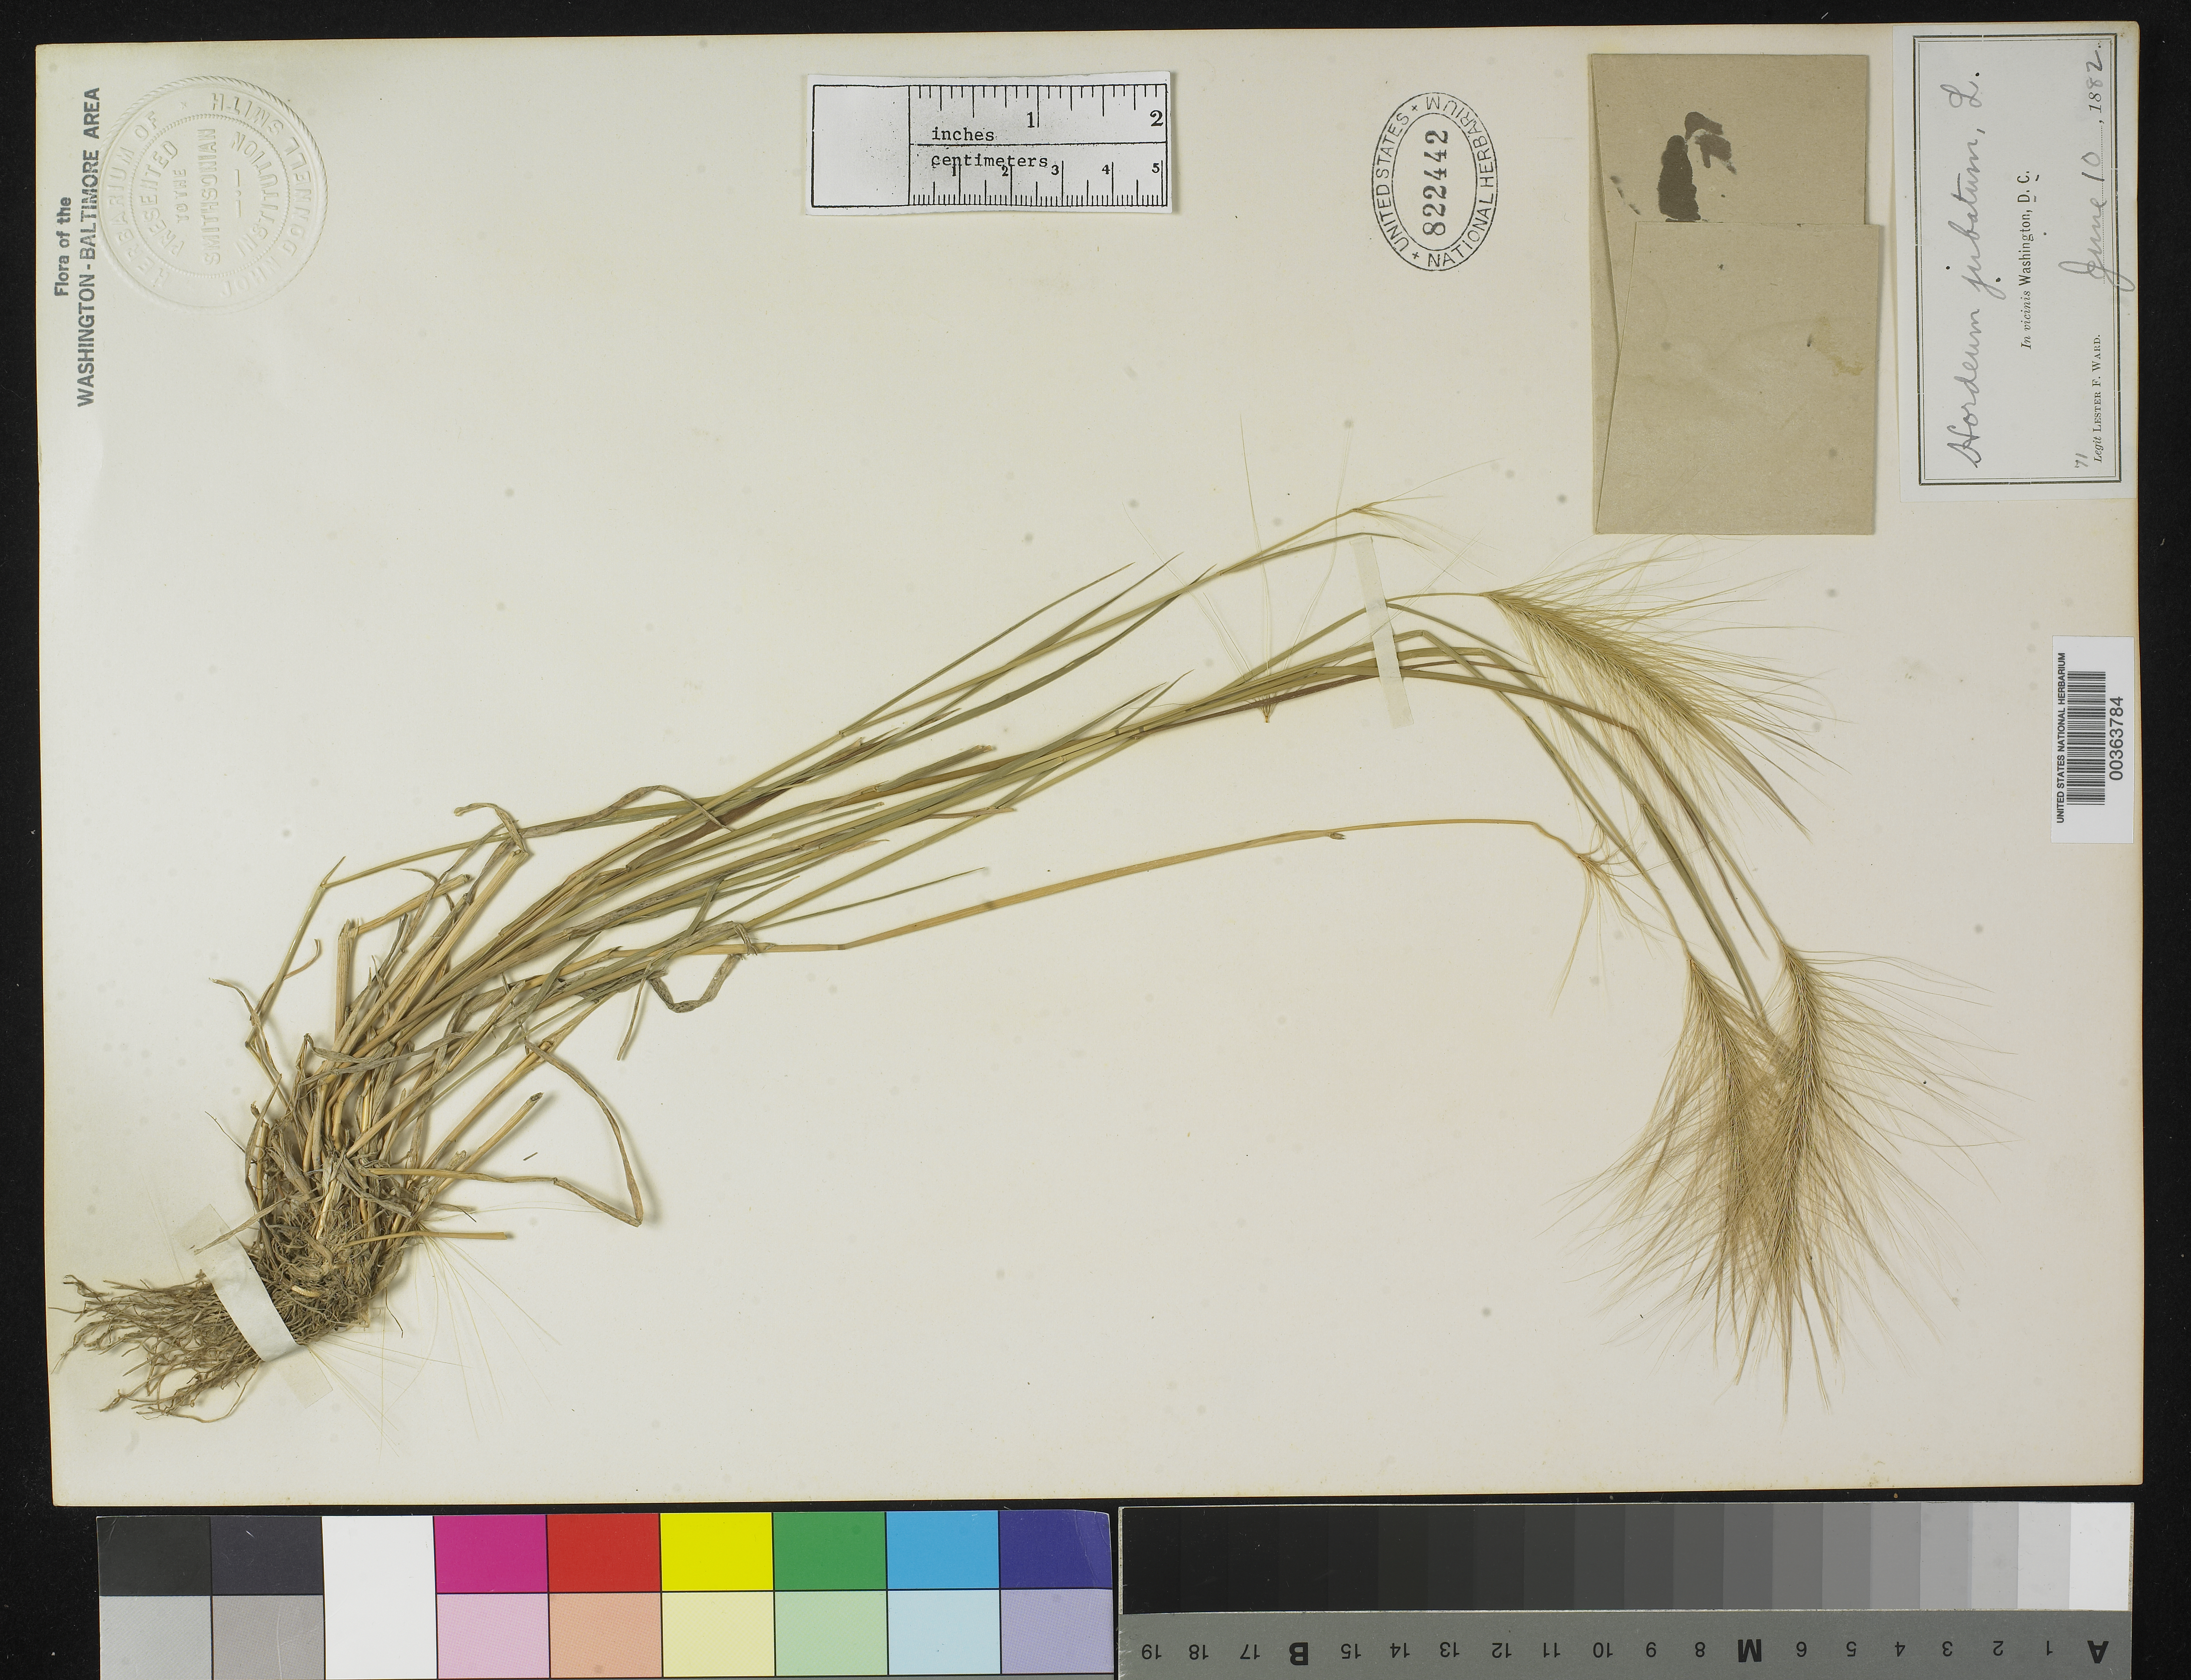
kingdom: Plantae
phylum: Tracheophyta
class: Liliopsida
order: Poales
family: Poaceae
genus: Hordeum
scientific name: Hordeum jubatum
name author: L.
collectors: L. F. Ward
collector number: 71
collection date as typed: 10 Jun 1882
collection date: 1882-06-10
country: United States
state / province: District of Columbia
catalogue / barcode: US 822422